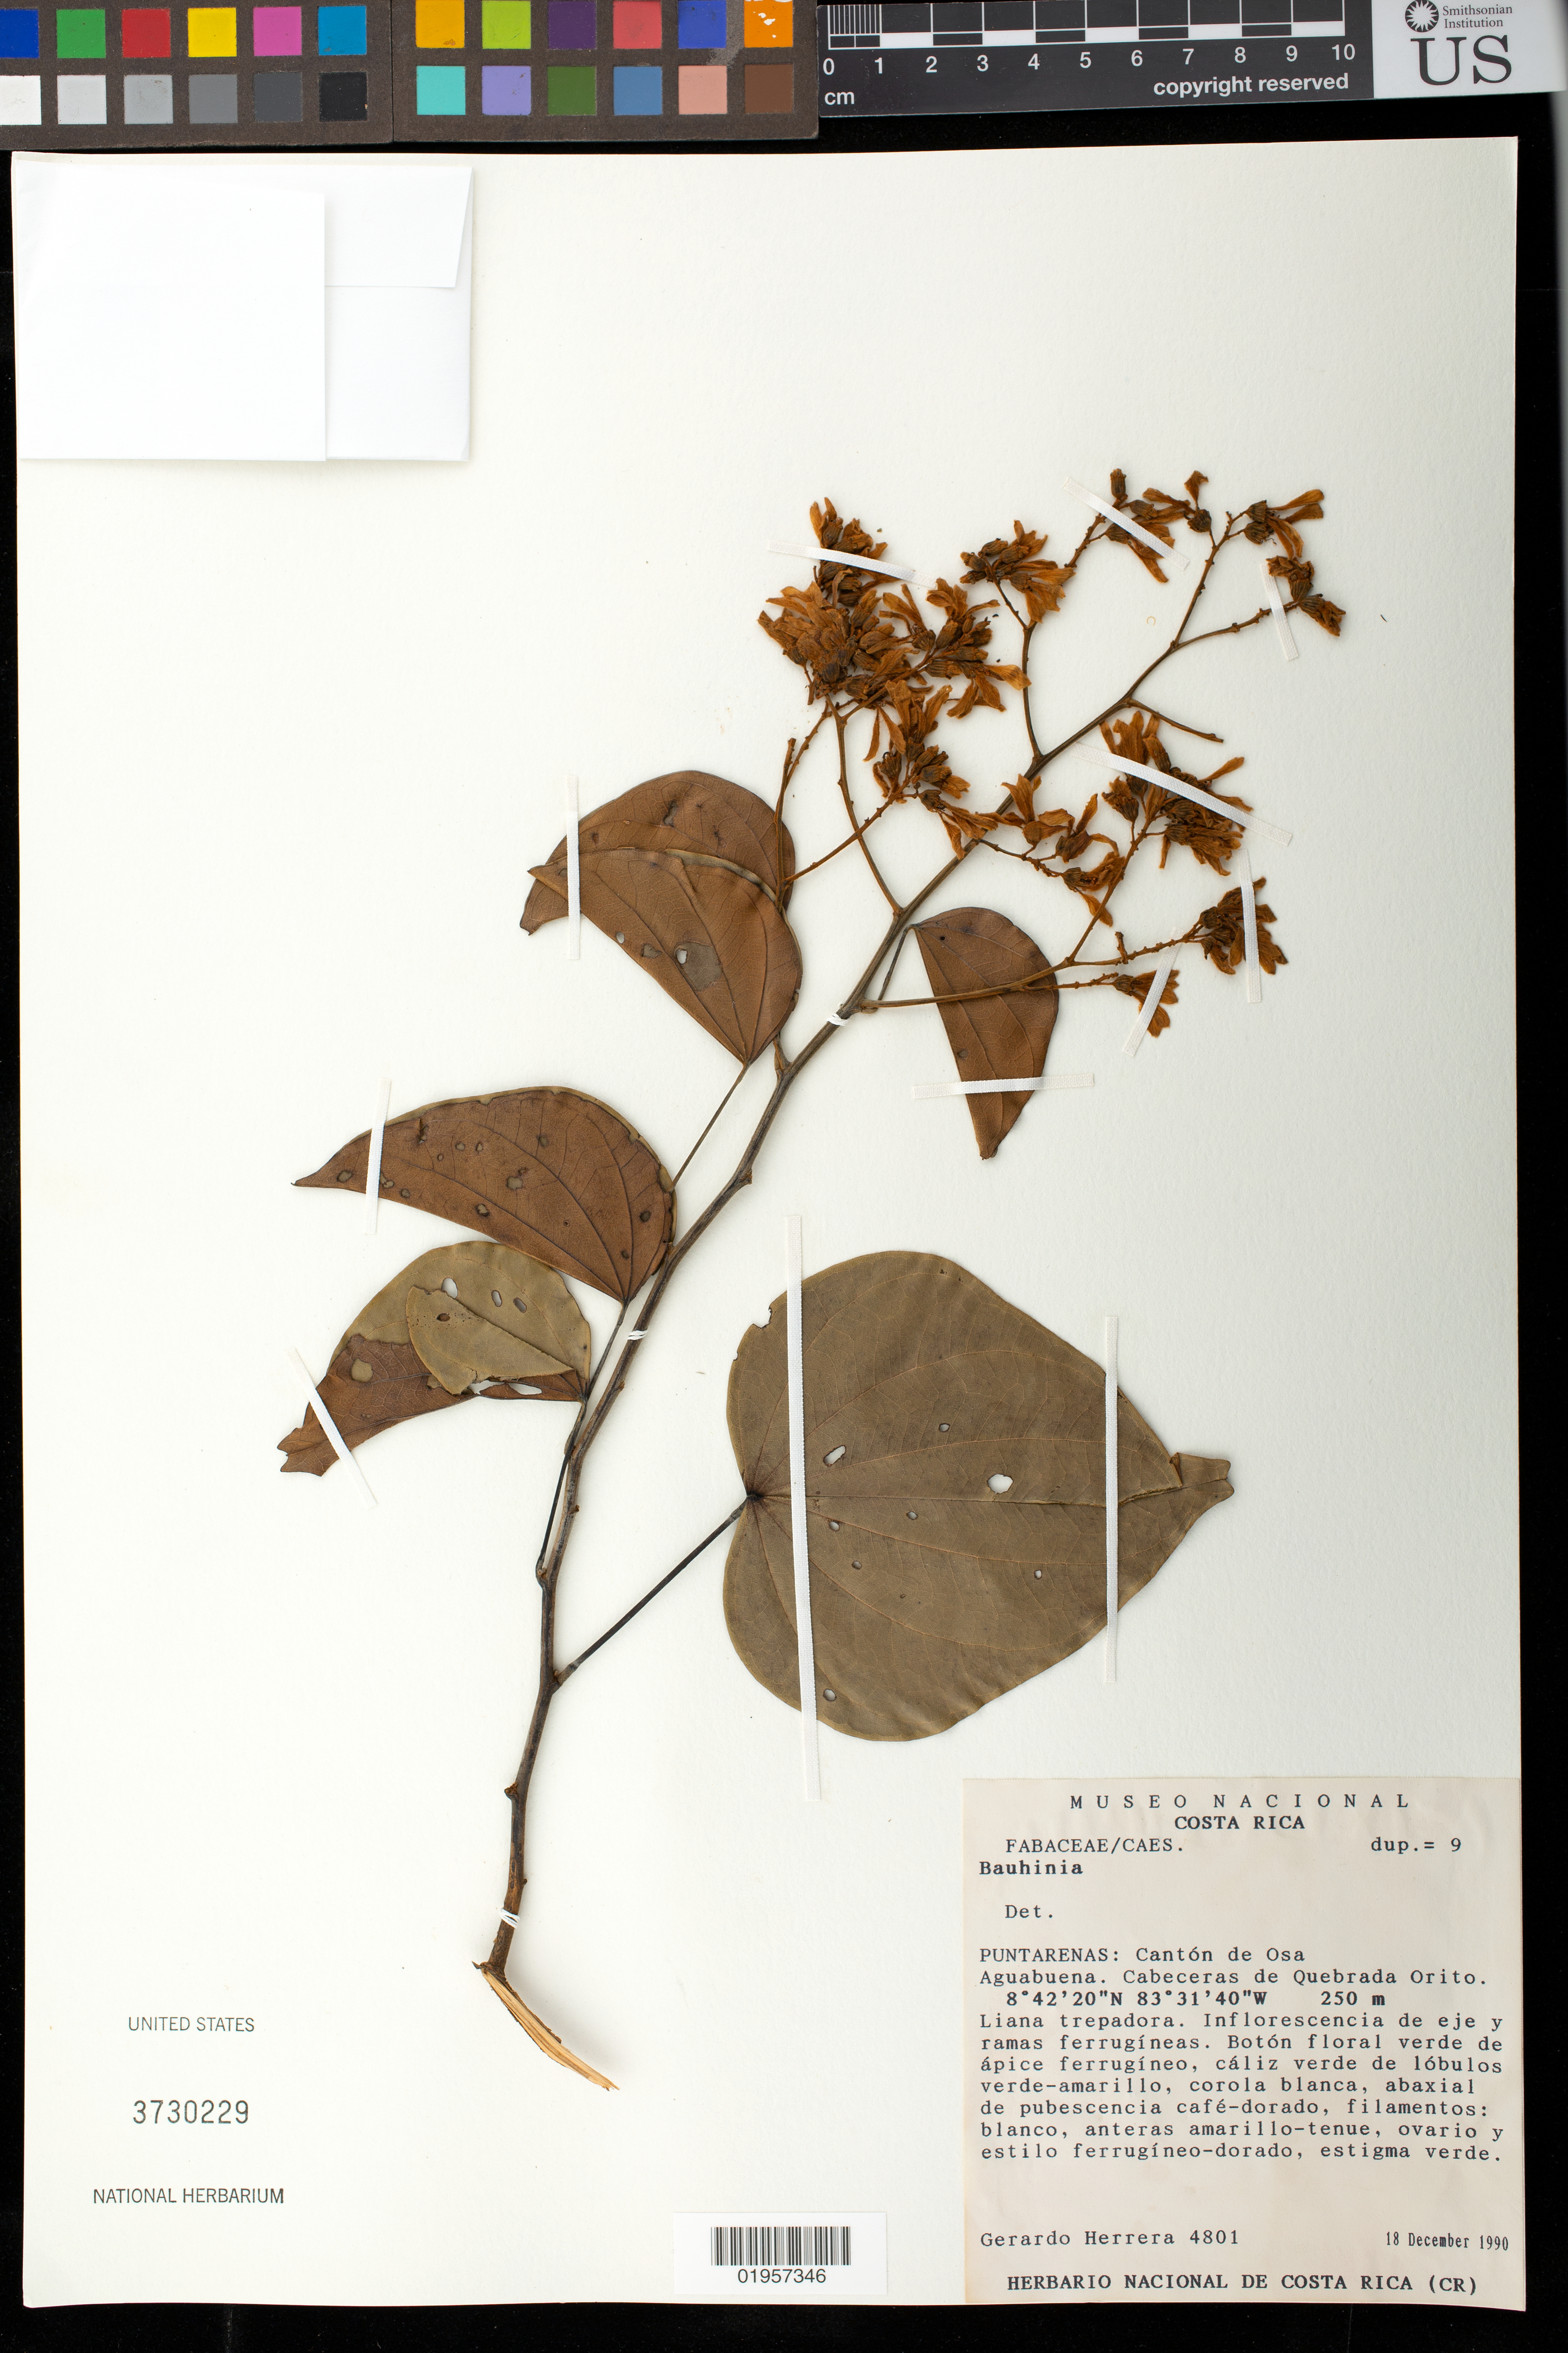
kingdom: Plantae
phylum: Tracheophyta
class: Magnoliopsida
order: Fabales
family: Fabaceae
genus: Bauhinia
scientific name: Bauhinia sp.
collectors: G. Herrera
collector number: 4801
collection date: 1990-12-18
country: Costa Rica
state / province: Puntarenas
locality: Cantón de Osa, Aguabuena, Cabeceras de Quebrada Orito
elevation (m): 250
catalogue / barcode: US 3730229